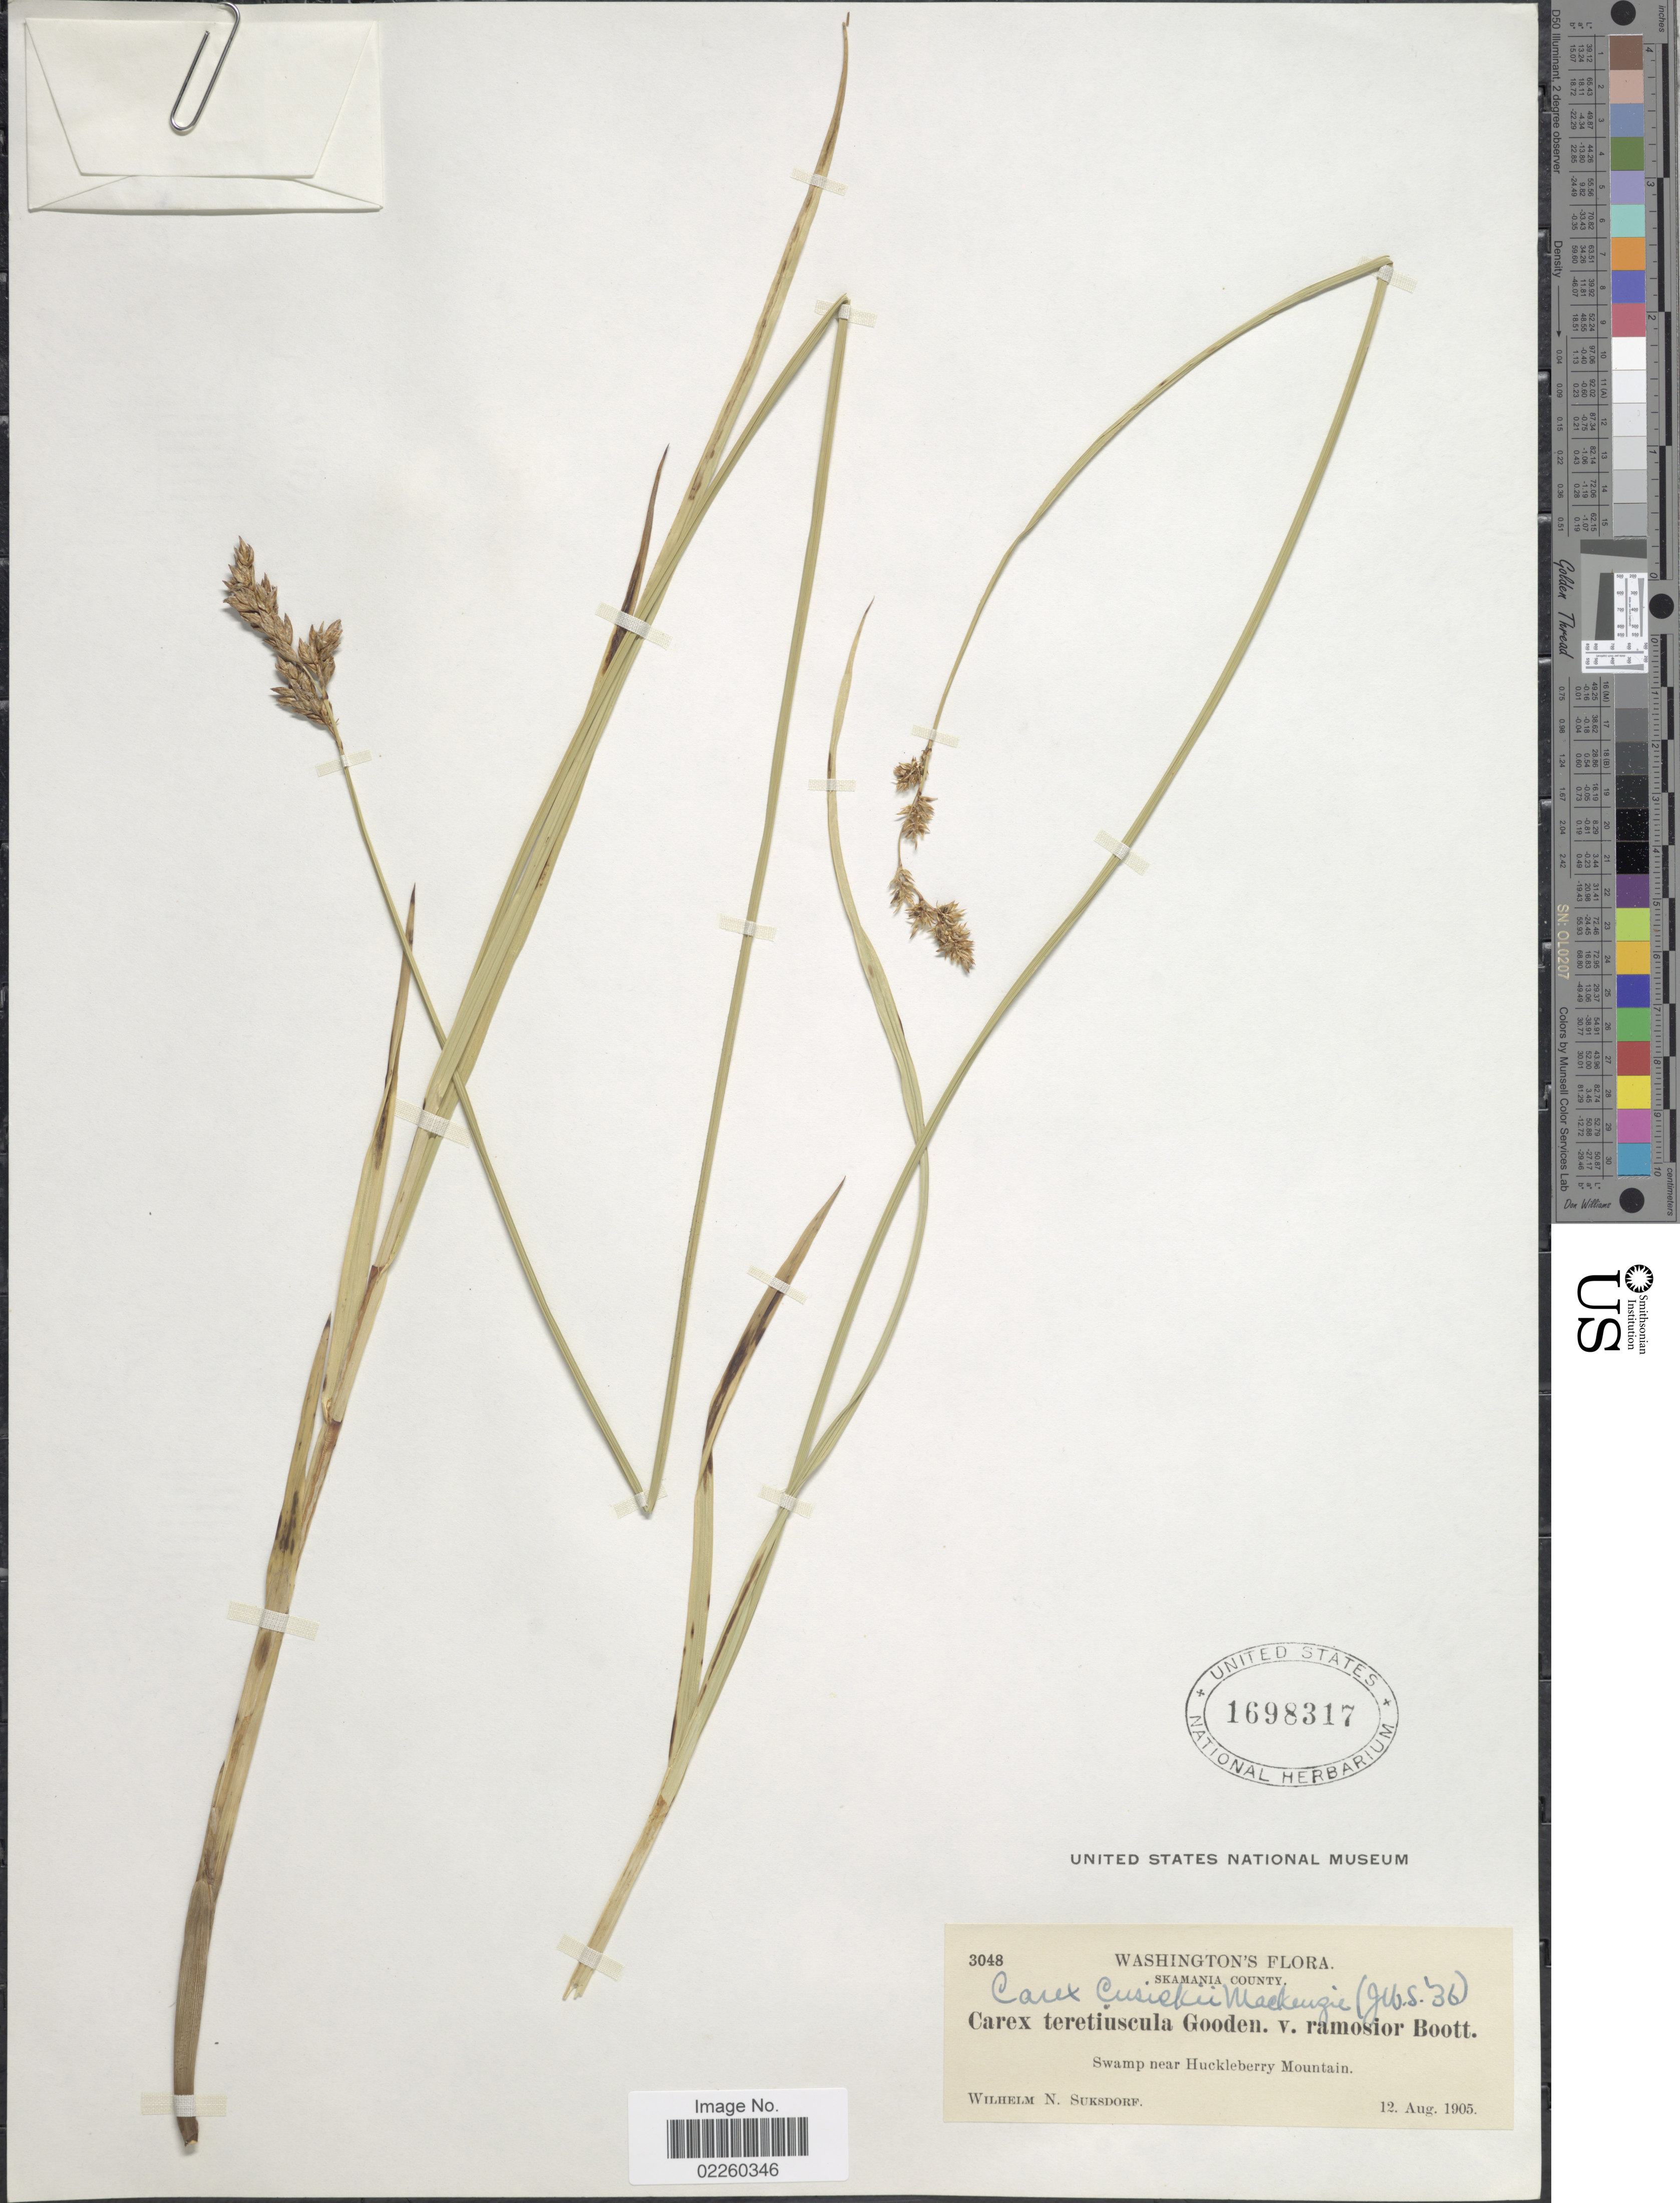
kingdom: Plantae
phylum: Tracheophyta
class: Liliopsida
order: Poales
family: Cyperaceae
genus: Carex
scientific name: Carex cusickii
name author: Mack.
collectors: W. N. Suksdorf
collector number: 3048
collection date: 1905-08-12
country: United States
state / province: Washington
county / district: Skamania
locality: Skamania County, Swamp near Huckleberry Mountain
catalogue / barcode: US 1698317